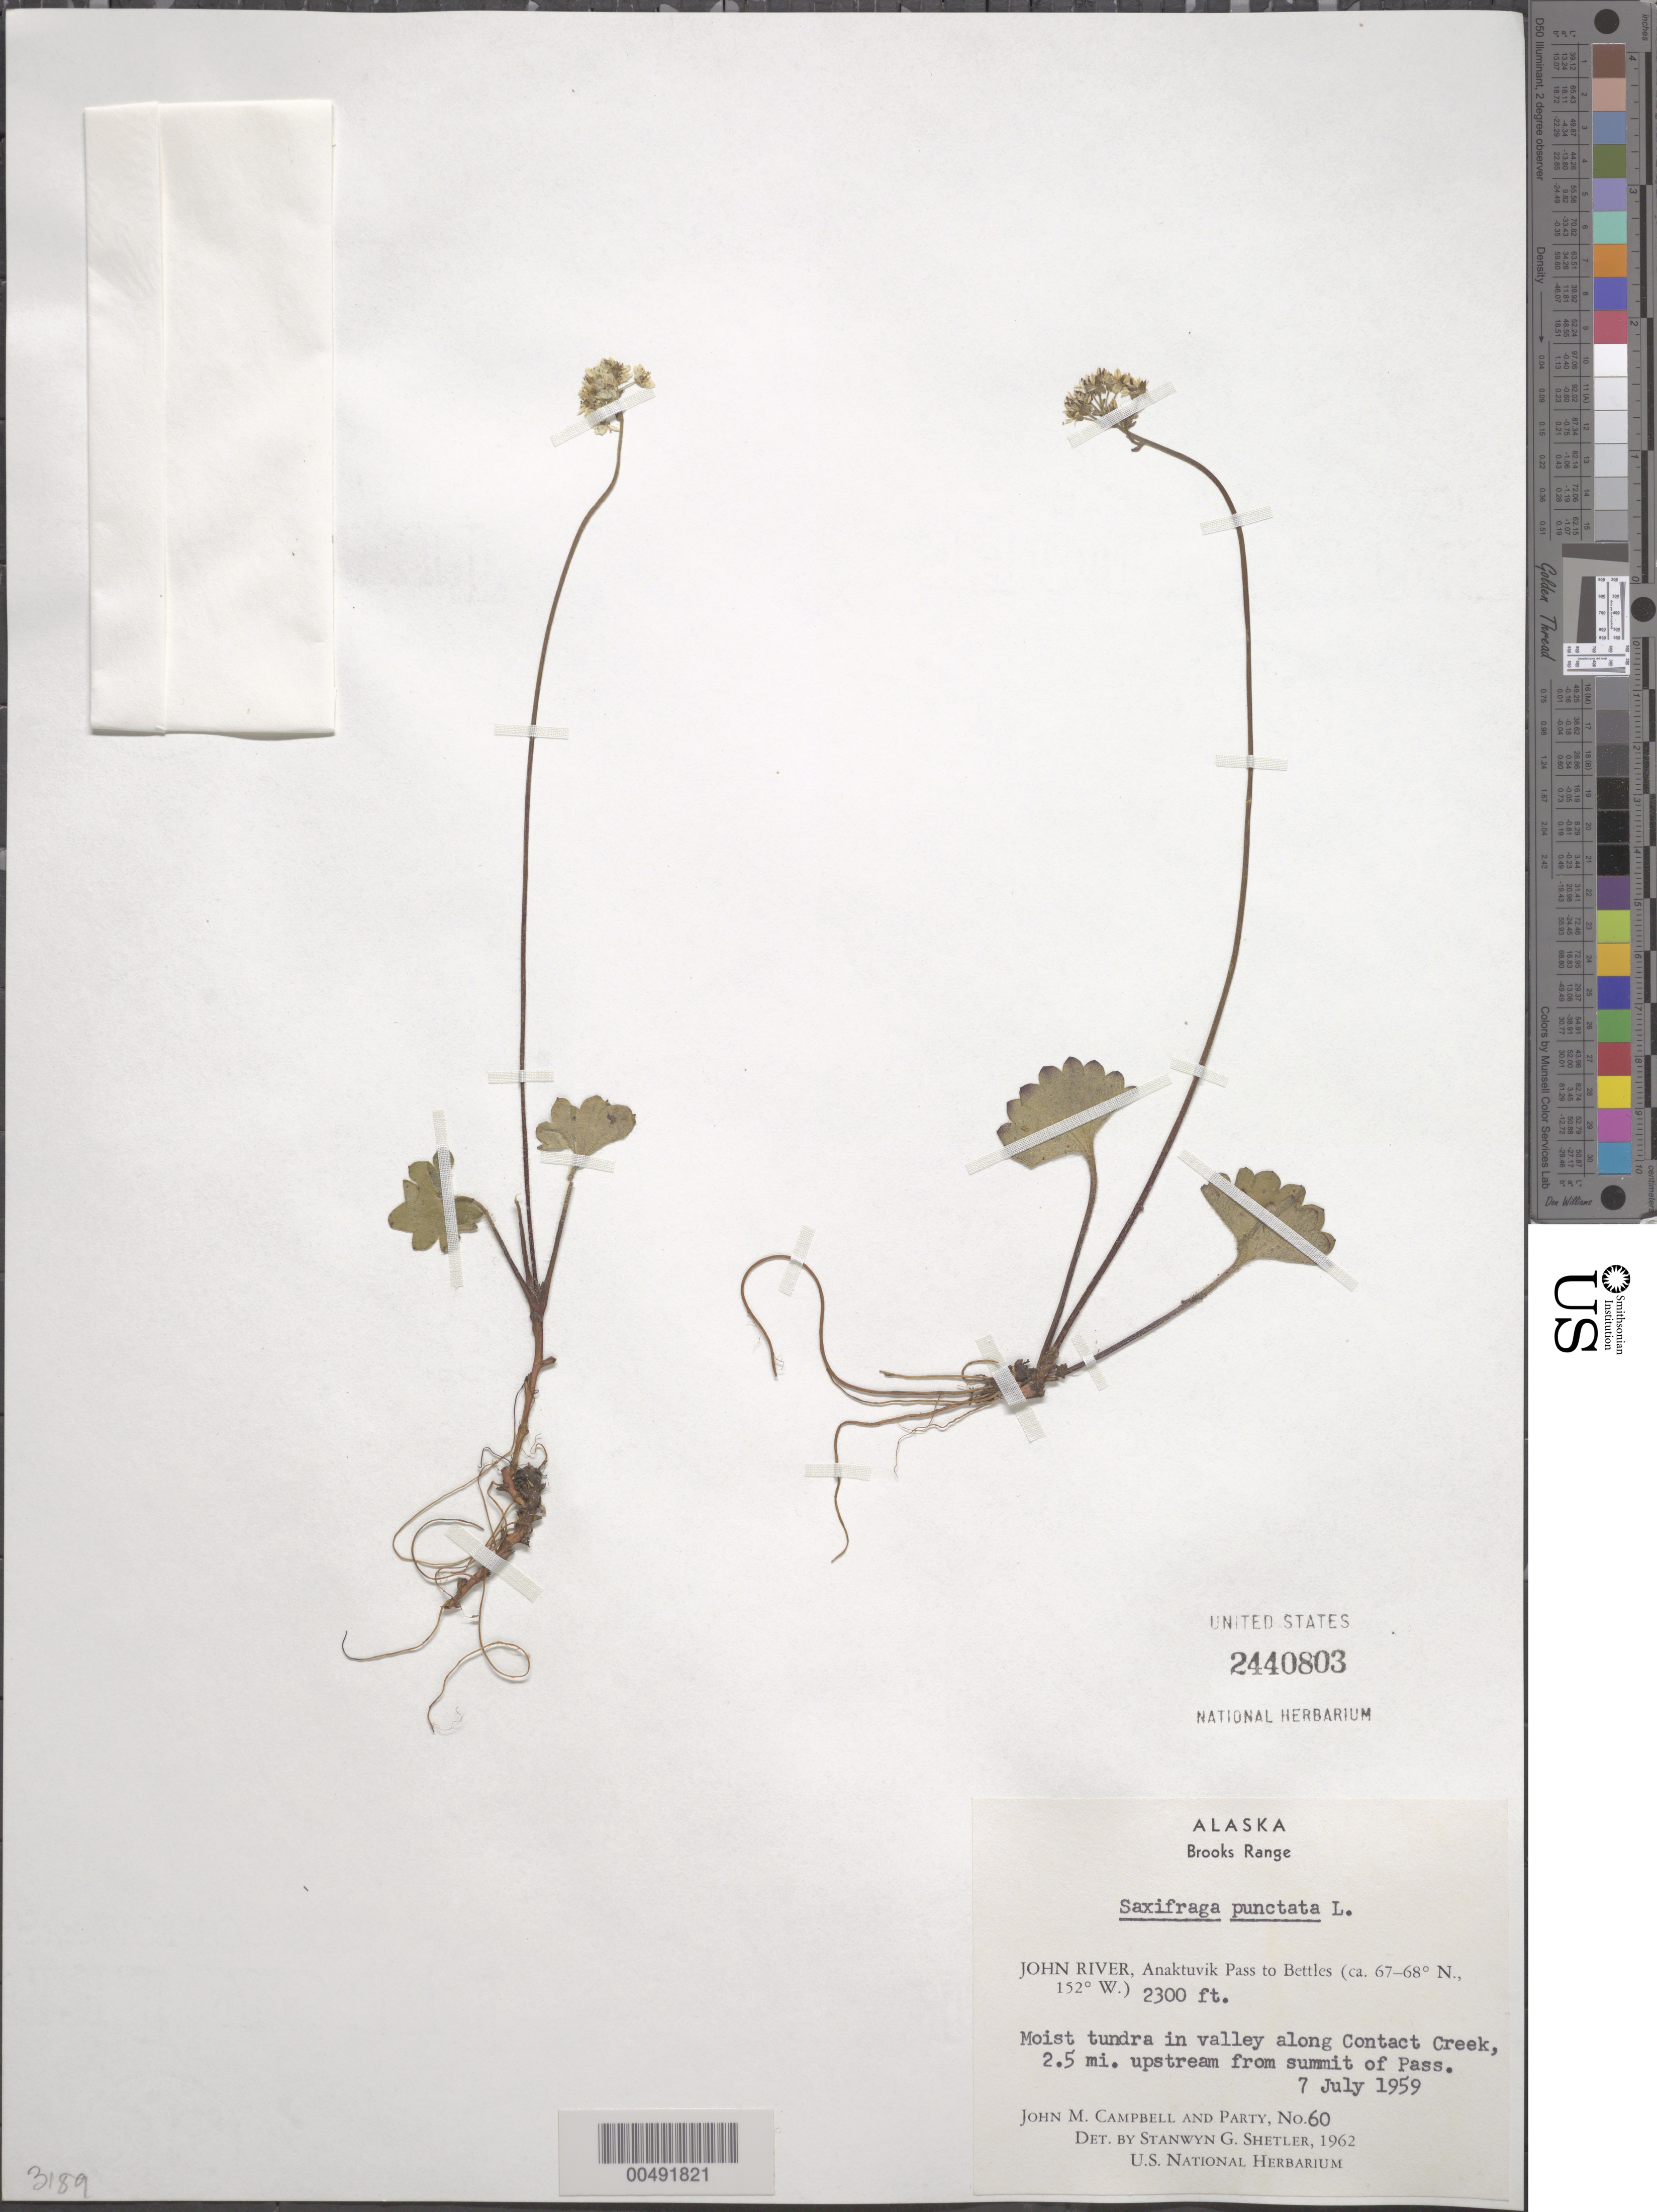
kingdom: Plantae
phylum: Tracheophyta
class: Magnoliopsida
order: Saxifragales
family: Saxifragaceae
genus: Micranthes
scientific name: Micranthes nelsoniana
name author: (D. Don) Small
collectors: J. M. Campbell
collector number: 60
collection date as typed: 07 Jul 1959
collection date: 1959-07-07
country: United States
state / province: Alaska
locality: Brooks Range, John River, 2.5 mi. upstream from Anaktuvuk Pass, along Contact Creek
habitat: moist tundra in valley along creek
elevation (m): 701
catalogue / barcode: US 2440803